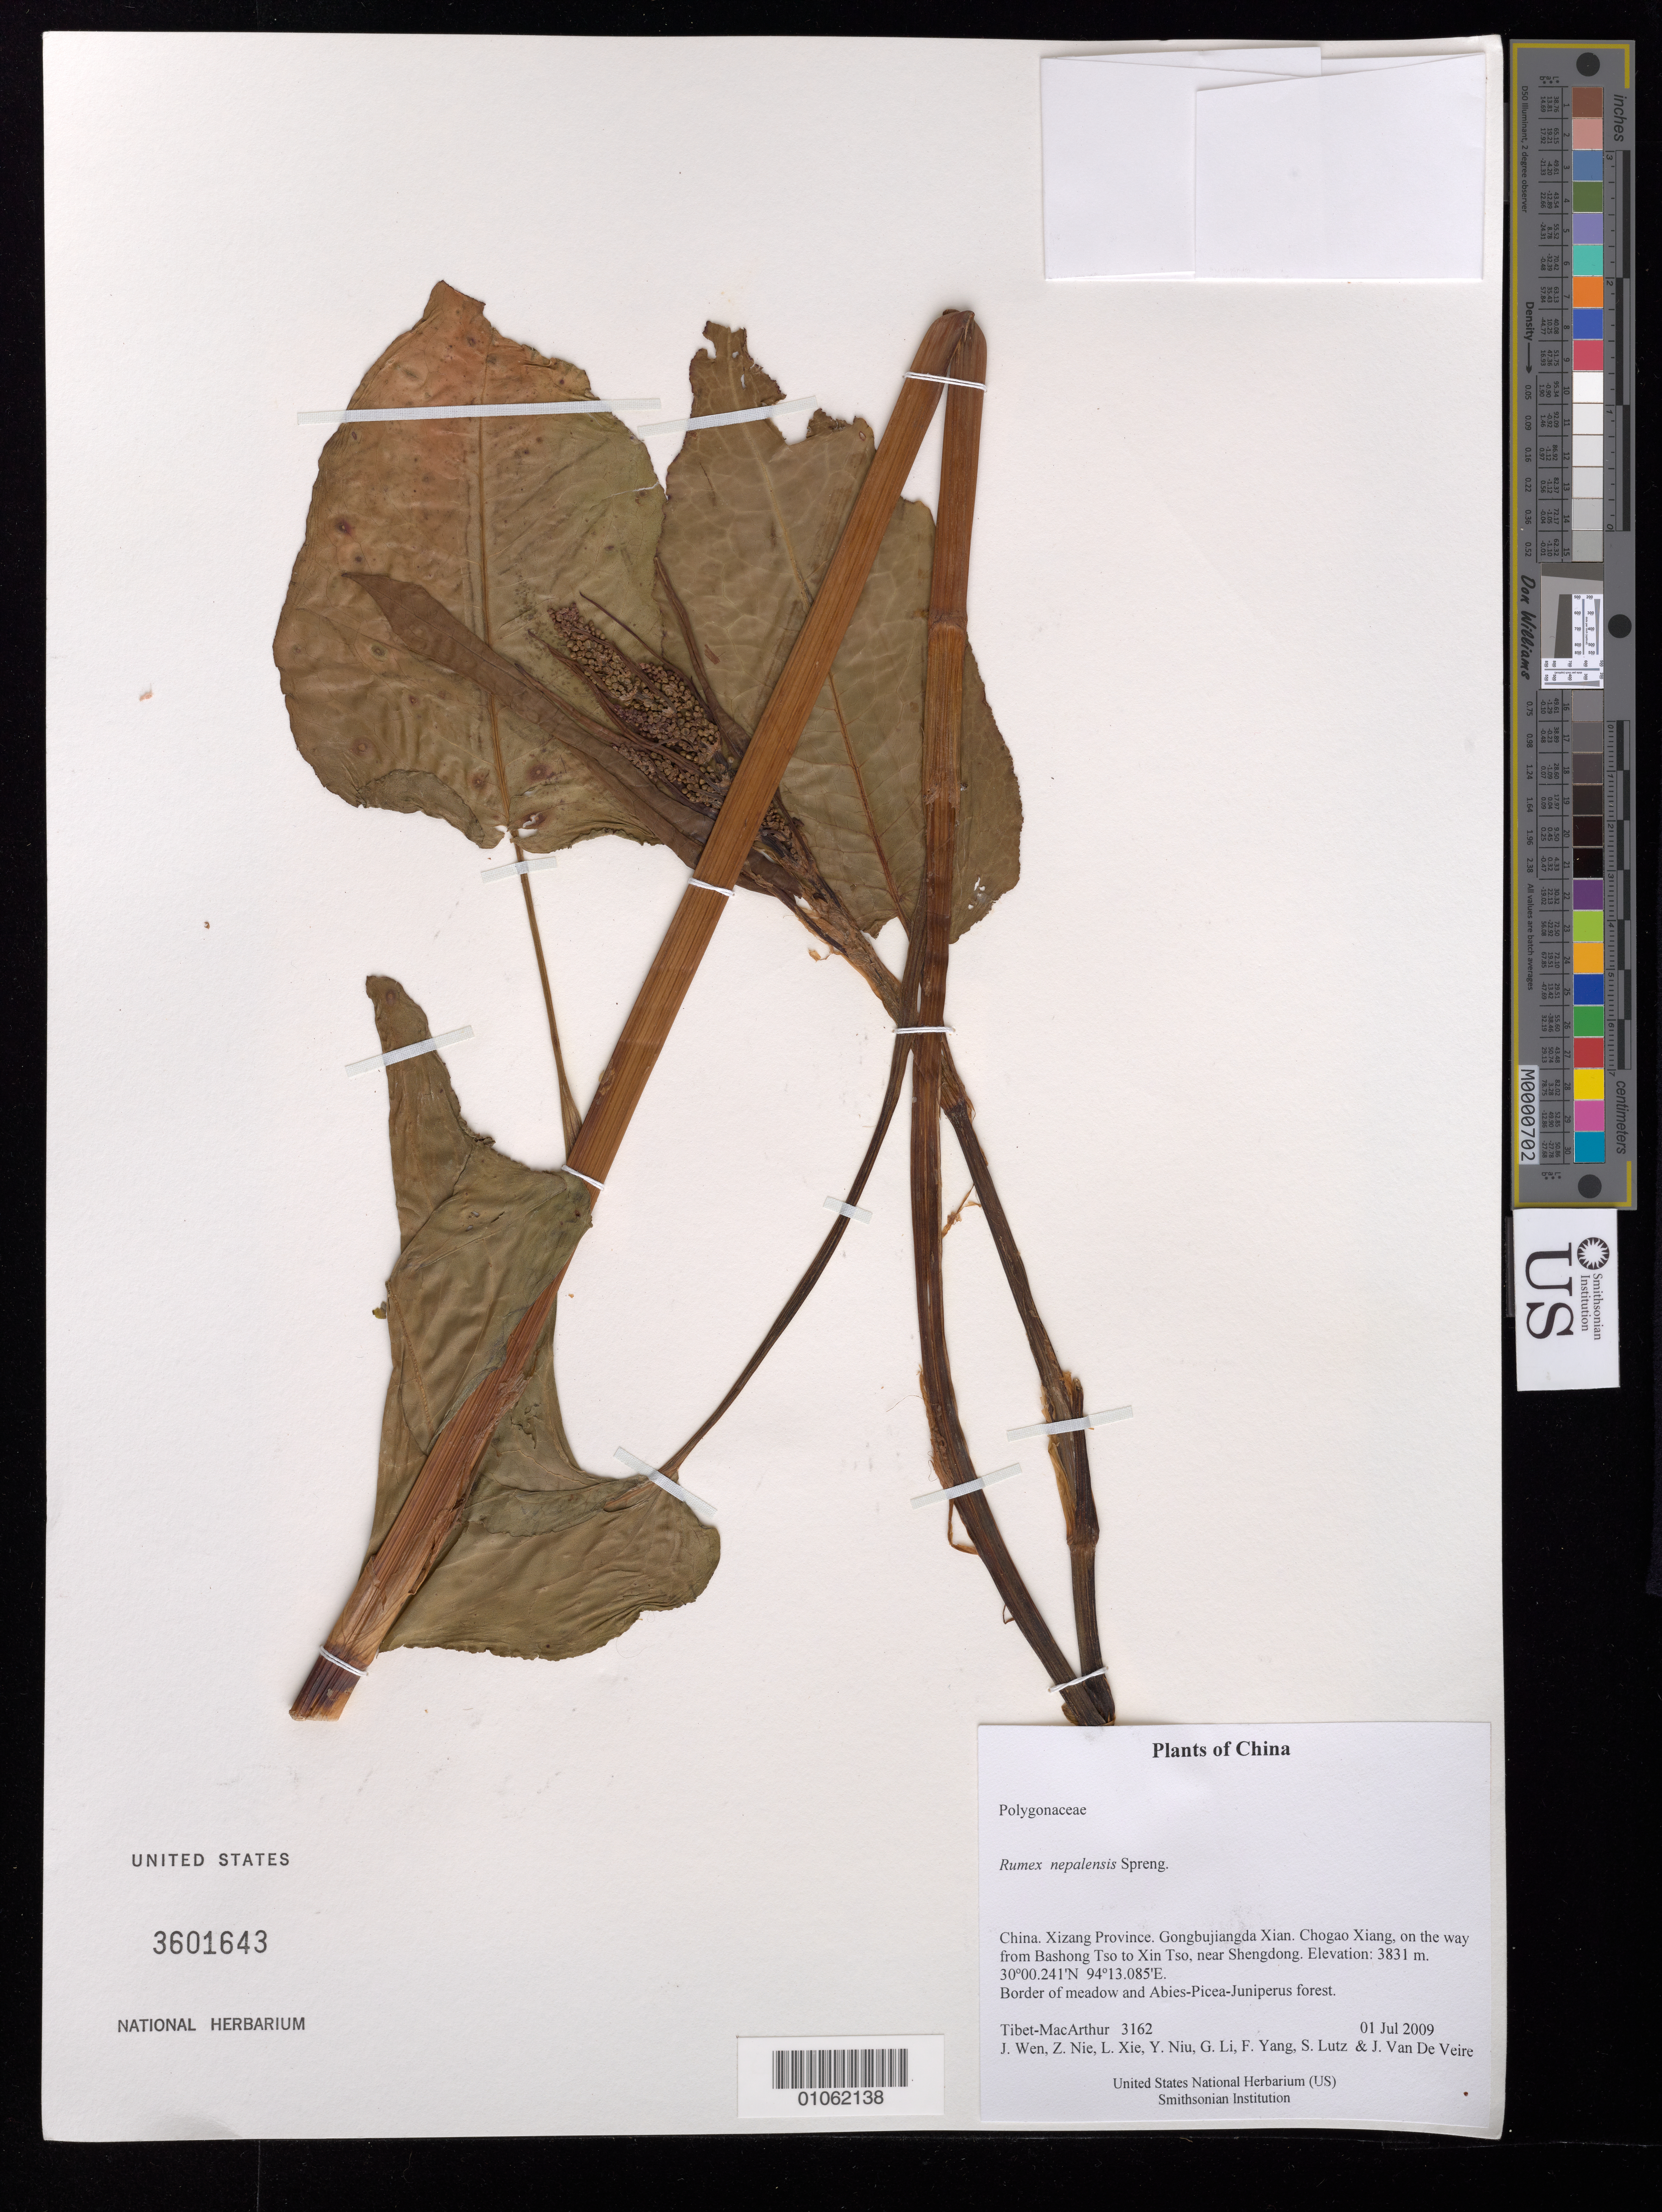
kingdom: Plantae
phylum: Tracheophyta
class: Magnoliopsida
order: Caryophyllales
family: Polygonaceae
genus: Rumex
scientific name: Rumex nepalensis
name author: Spreng.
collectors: Tibet-MacArthur, J. Wen, Z. Nie, L. Xie, Y. Niu, G. Li, F. Yang, S. Lutz & J. Van De Veire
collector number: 3162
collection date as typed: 01 Jul 2009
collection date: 2009-07-01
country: China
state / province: Xizang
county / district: Gongbujiangda Xian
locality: Chogao Xiang, on the way from Bashong Tso to Xin Tso, near Shengdong.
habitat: Border of meadow and Abies-Picea-Juniperus forest.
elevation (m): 3831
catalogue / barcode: US 3601643